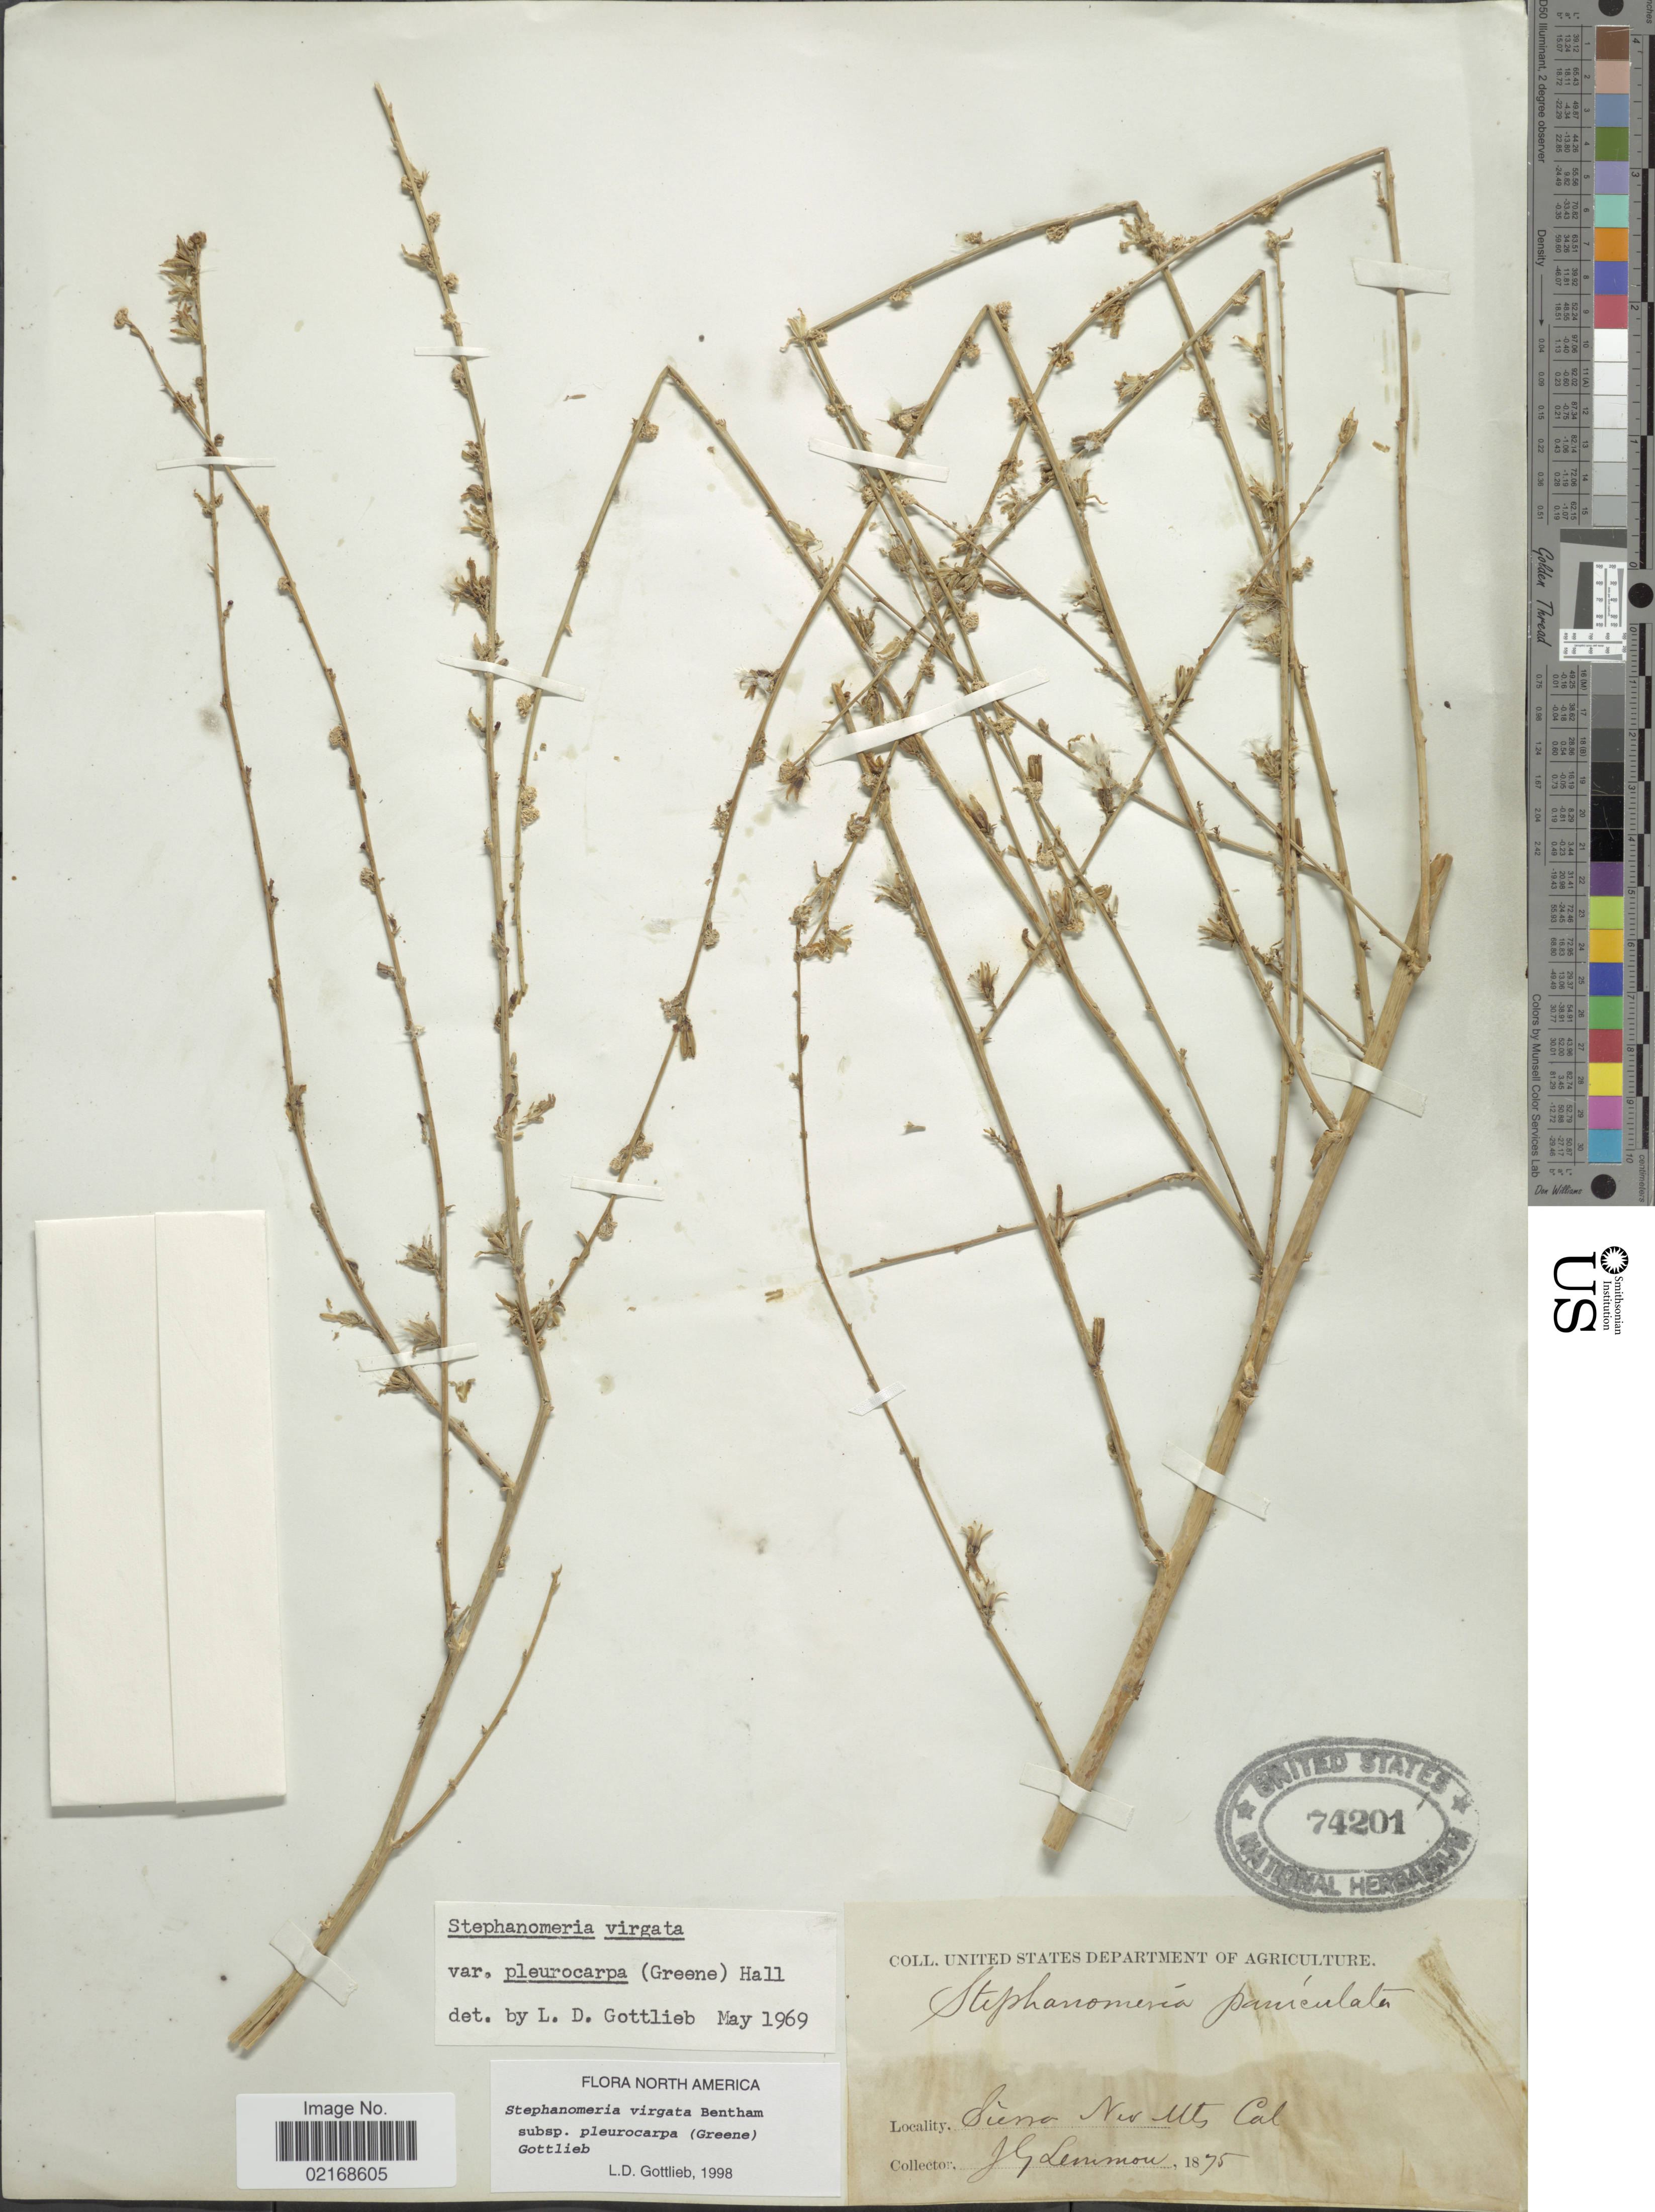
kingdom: Plantae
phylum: Tracheophyta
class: Magnoliopsida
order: Asterales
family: Asteraceae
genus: Stephanomeria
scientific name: Stephanomeria virgata subsp. pleurocarpa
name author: (Greene) Gottlieb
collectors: J. Lemmon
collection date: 1875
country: United States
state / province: California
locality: Sierra Nev Mt., Cal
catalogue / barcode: US 74201